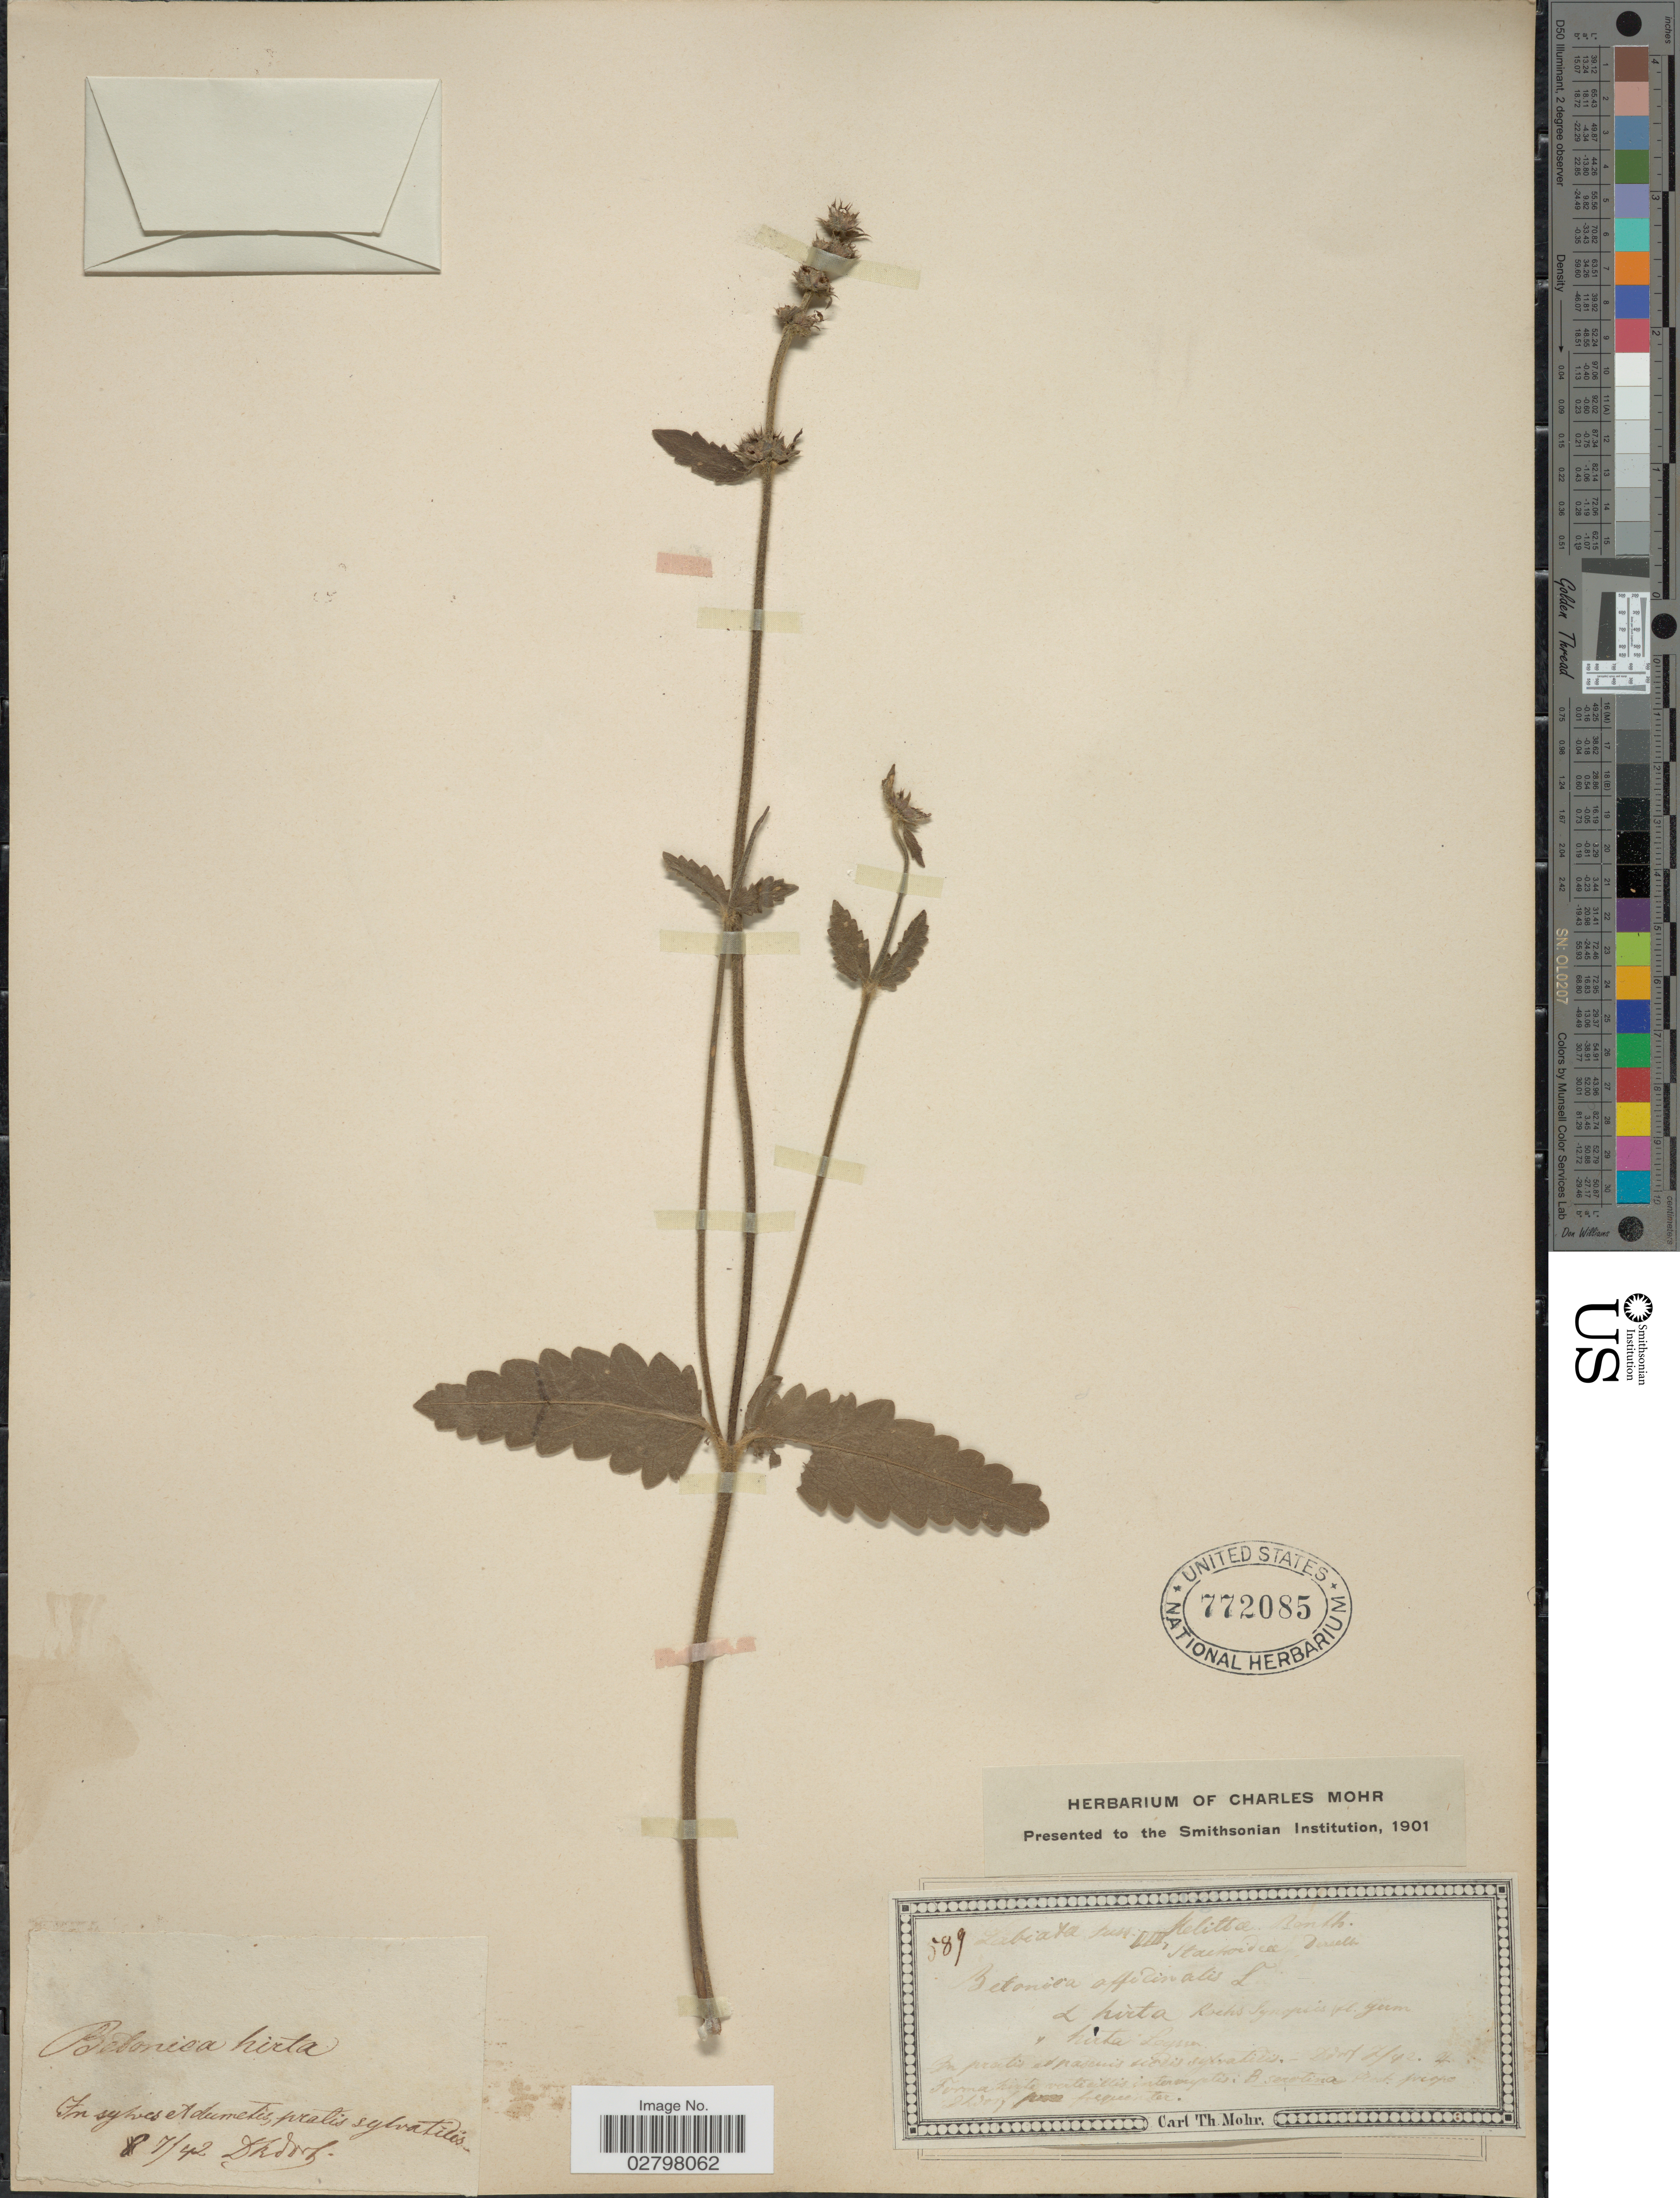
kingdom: Plantae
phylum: Tracheophyta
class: Magnoliopsida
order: Lamiales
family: Lamiaceae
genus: Stachys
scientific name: Stachys sp.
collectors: Dorf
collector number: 589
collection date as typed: Transcribed d/m/y: /7/42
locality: In sylves et dumetis, pratis sylvaticis. [interpreted]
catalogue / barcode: US 772085